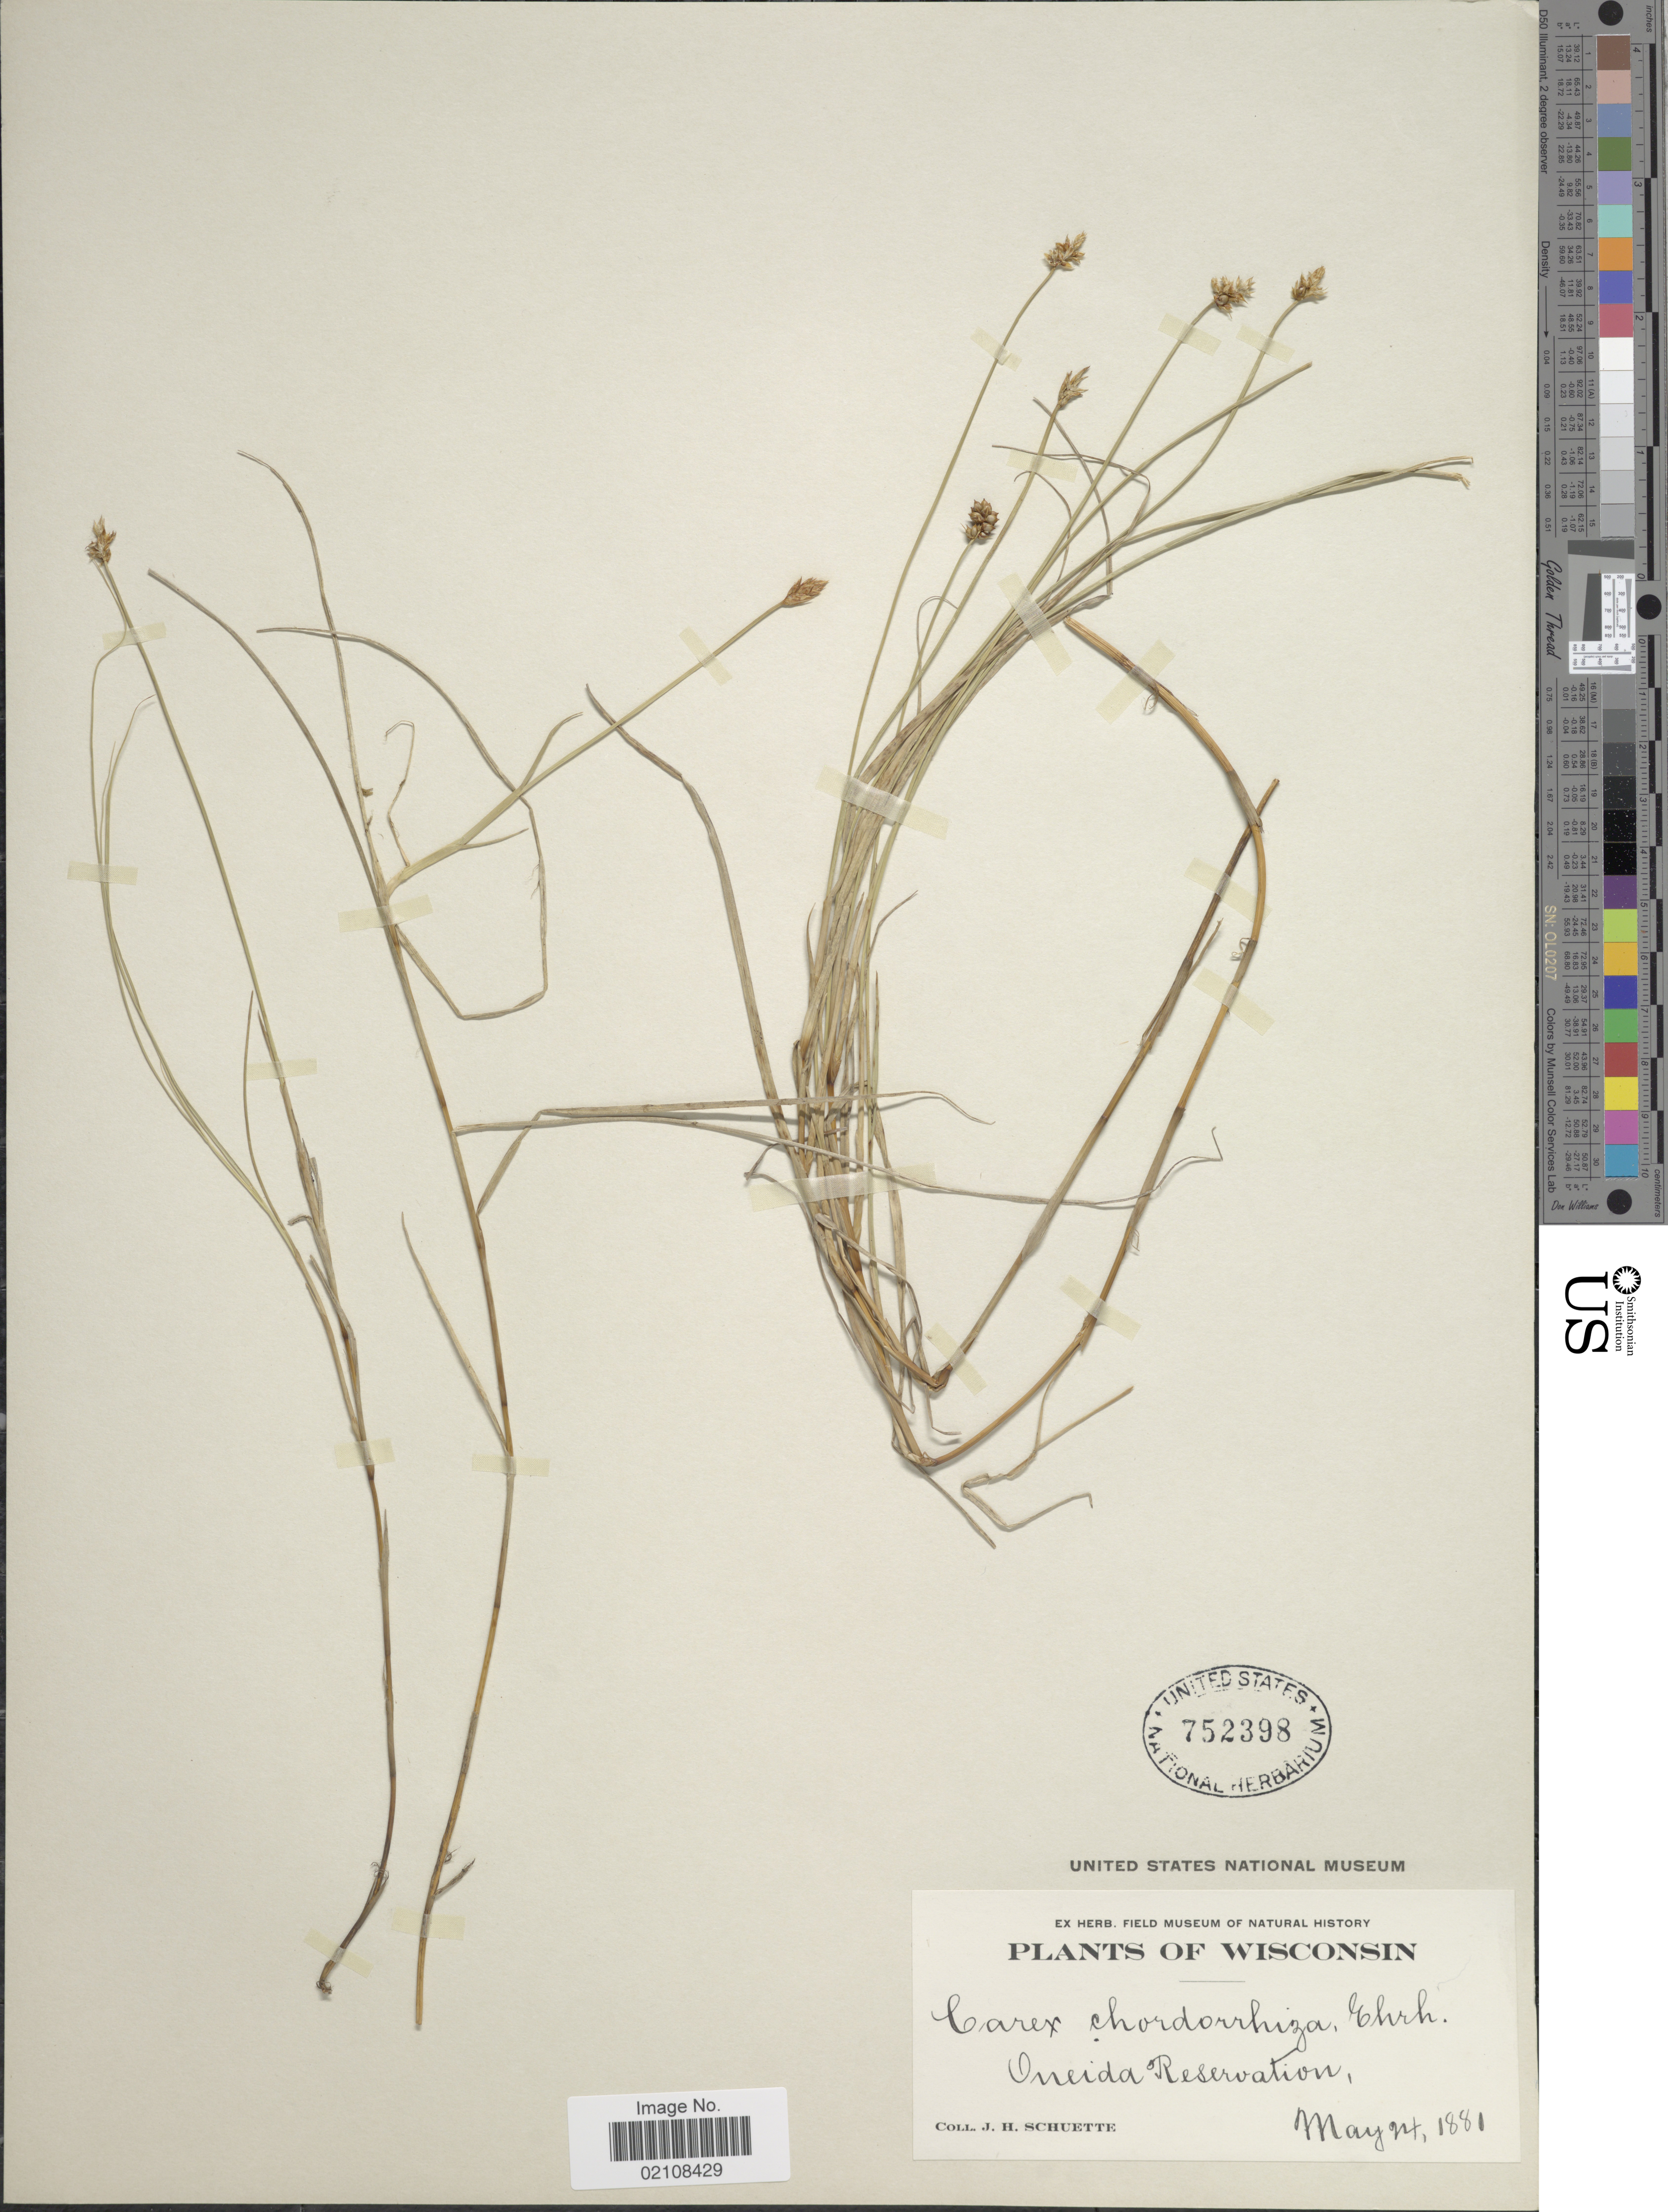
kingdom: Plantae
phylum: Tracheophyta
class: Liliopsida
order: Poales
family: Cyperaceae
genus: Carex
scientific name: Carex chordorrhiza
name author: L. f.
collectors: J. H. Schuette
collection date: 1881-05-24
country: United States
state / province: Wisconsin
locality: Oneida Reservation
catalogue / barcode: US 752398